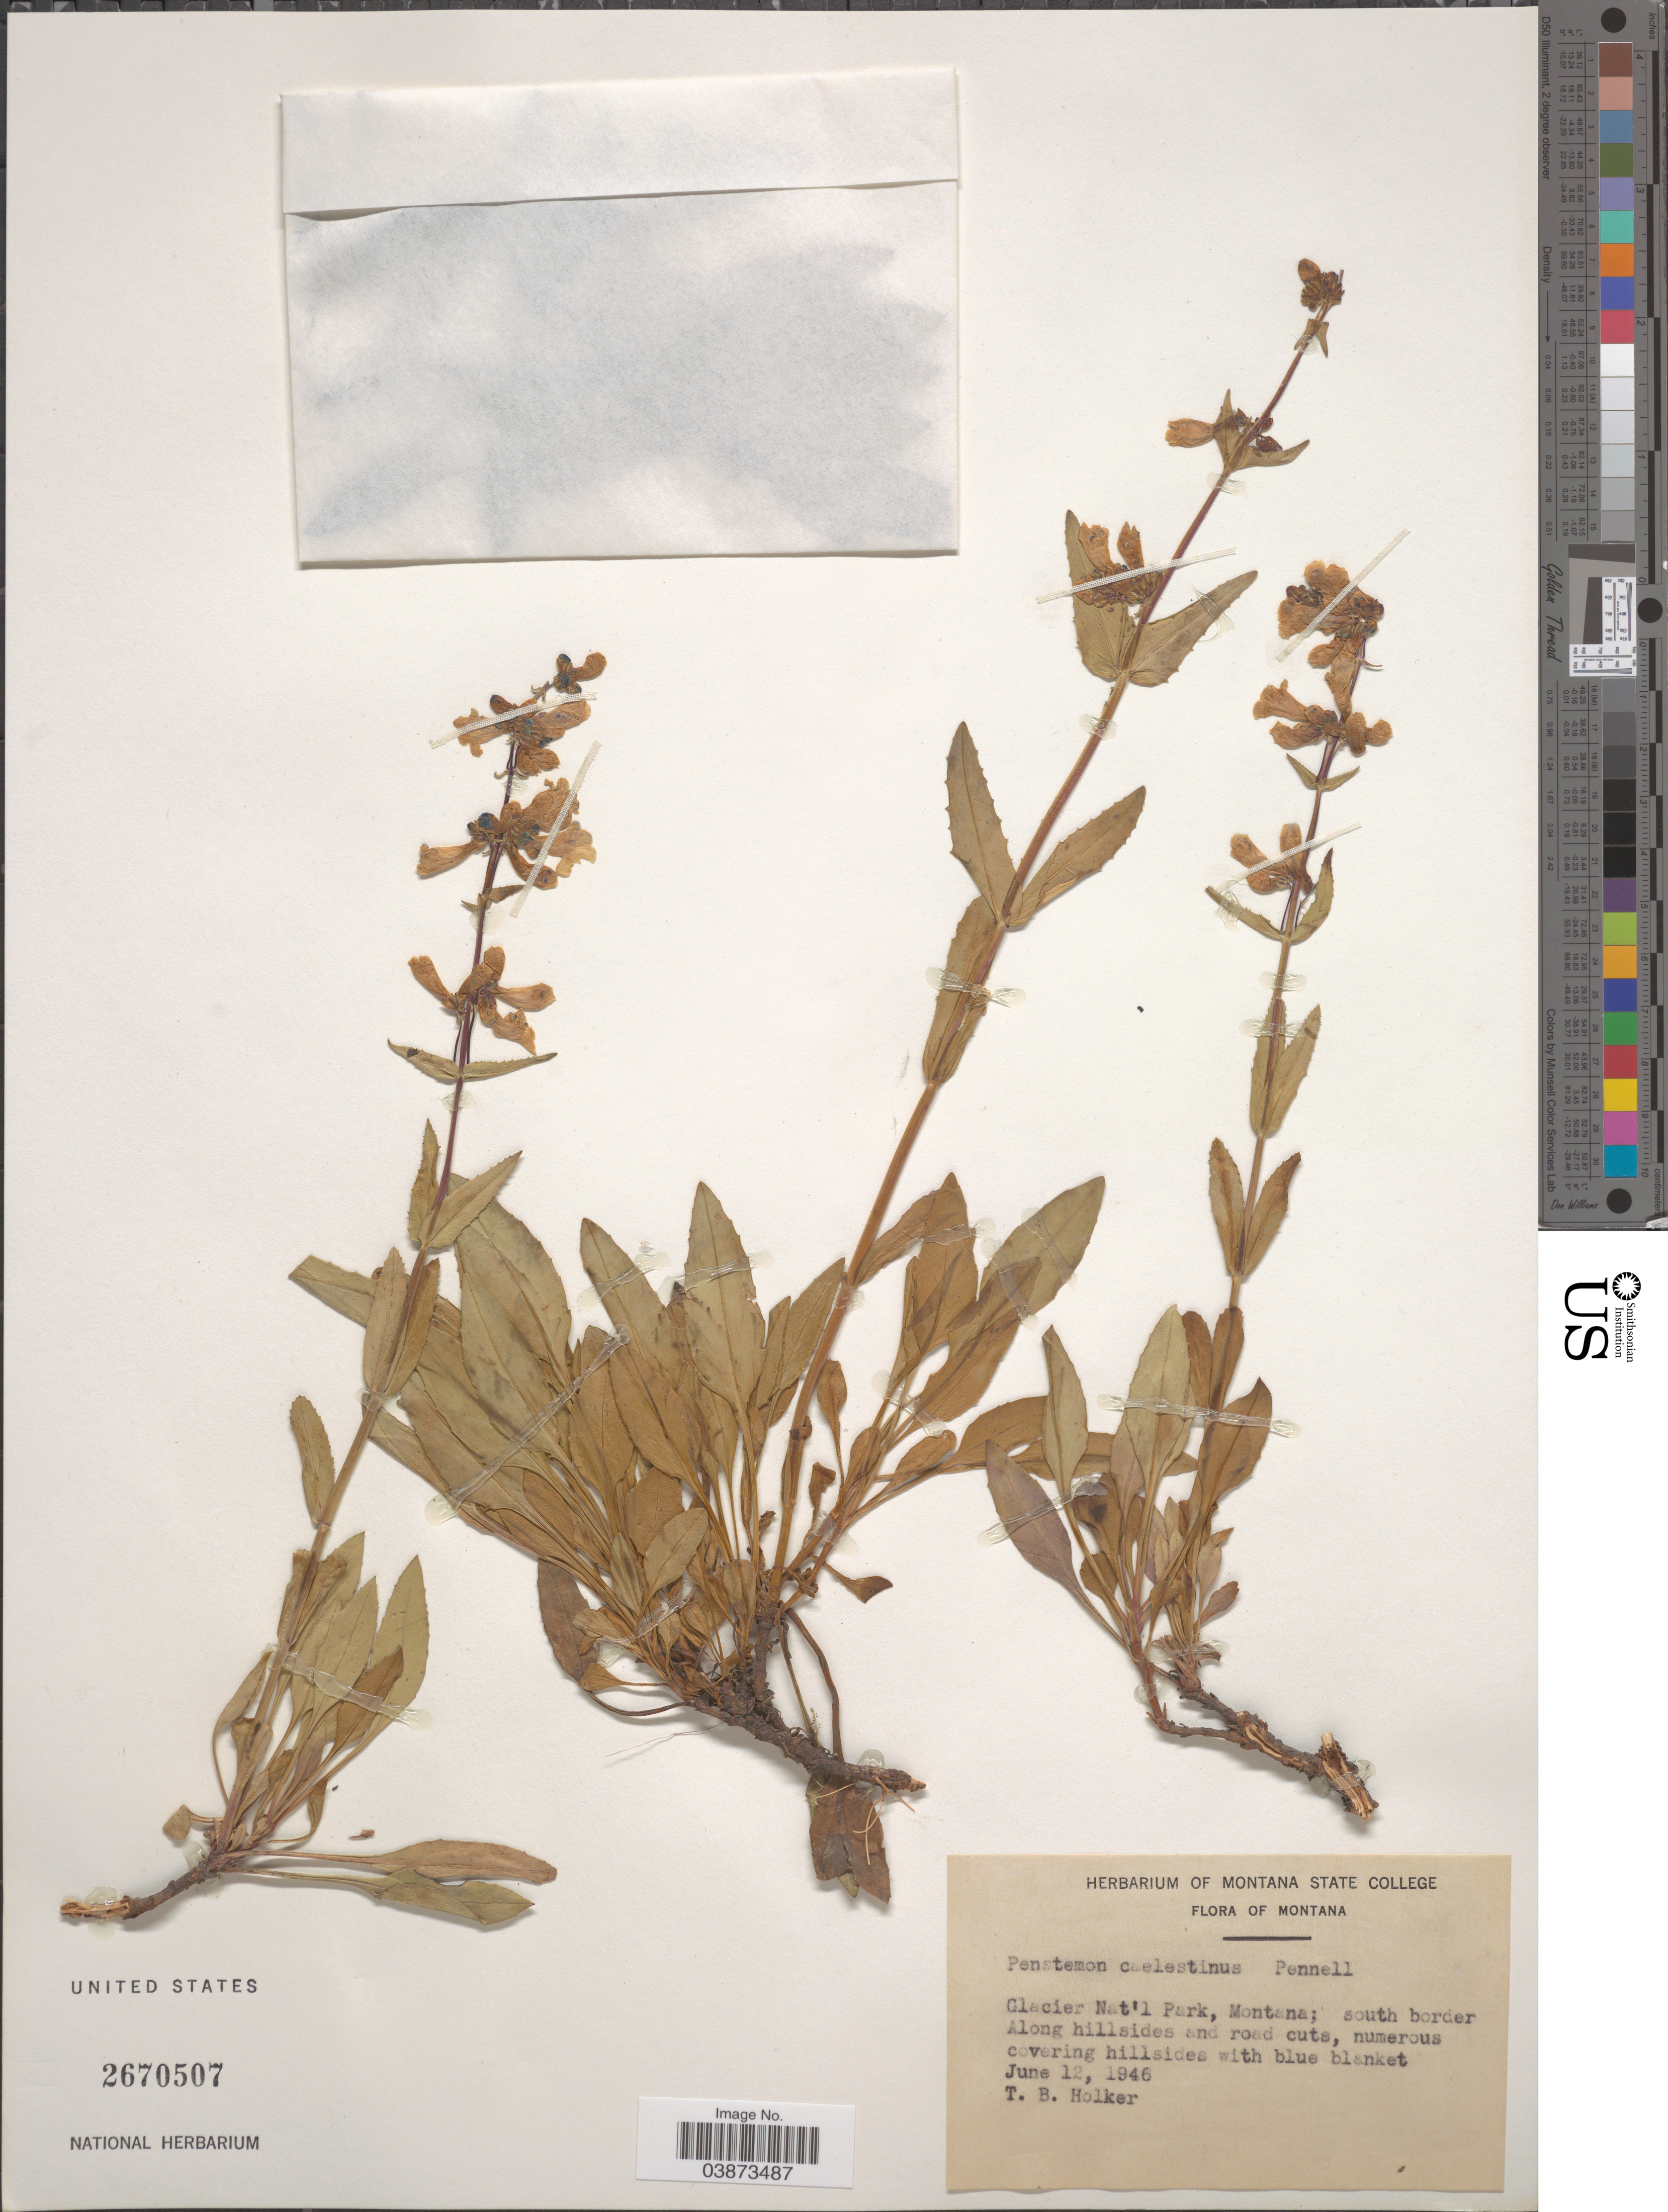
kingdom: Plantae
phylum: Tracheophyta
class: Magnoliopsida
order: Lamiales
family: Plantaginaceae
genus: Penstemon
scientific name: Penstemon caelestinus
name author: Pennell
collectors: T. Holker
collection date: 1946-06-12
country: United States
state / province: Montana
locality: Glacier Nat'l Park; south border. Along hillsides and road cuts.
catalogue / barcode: US 2670507